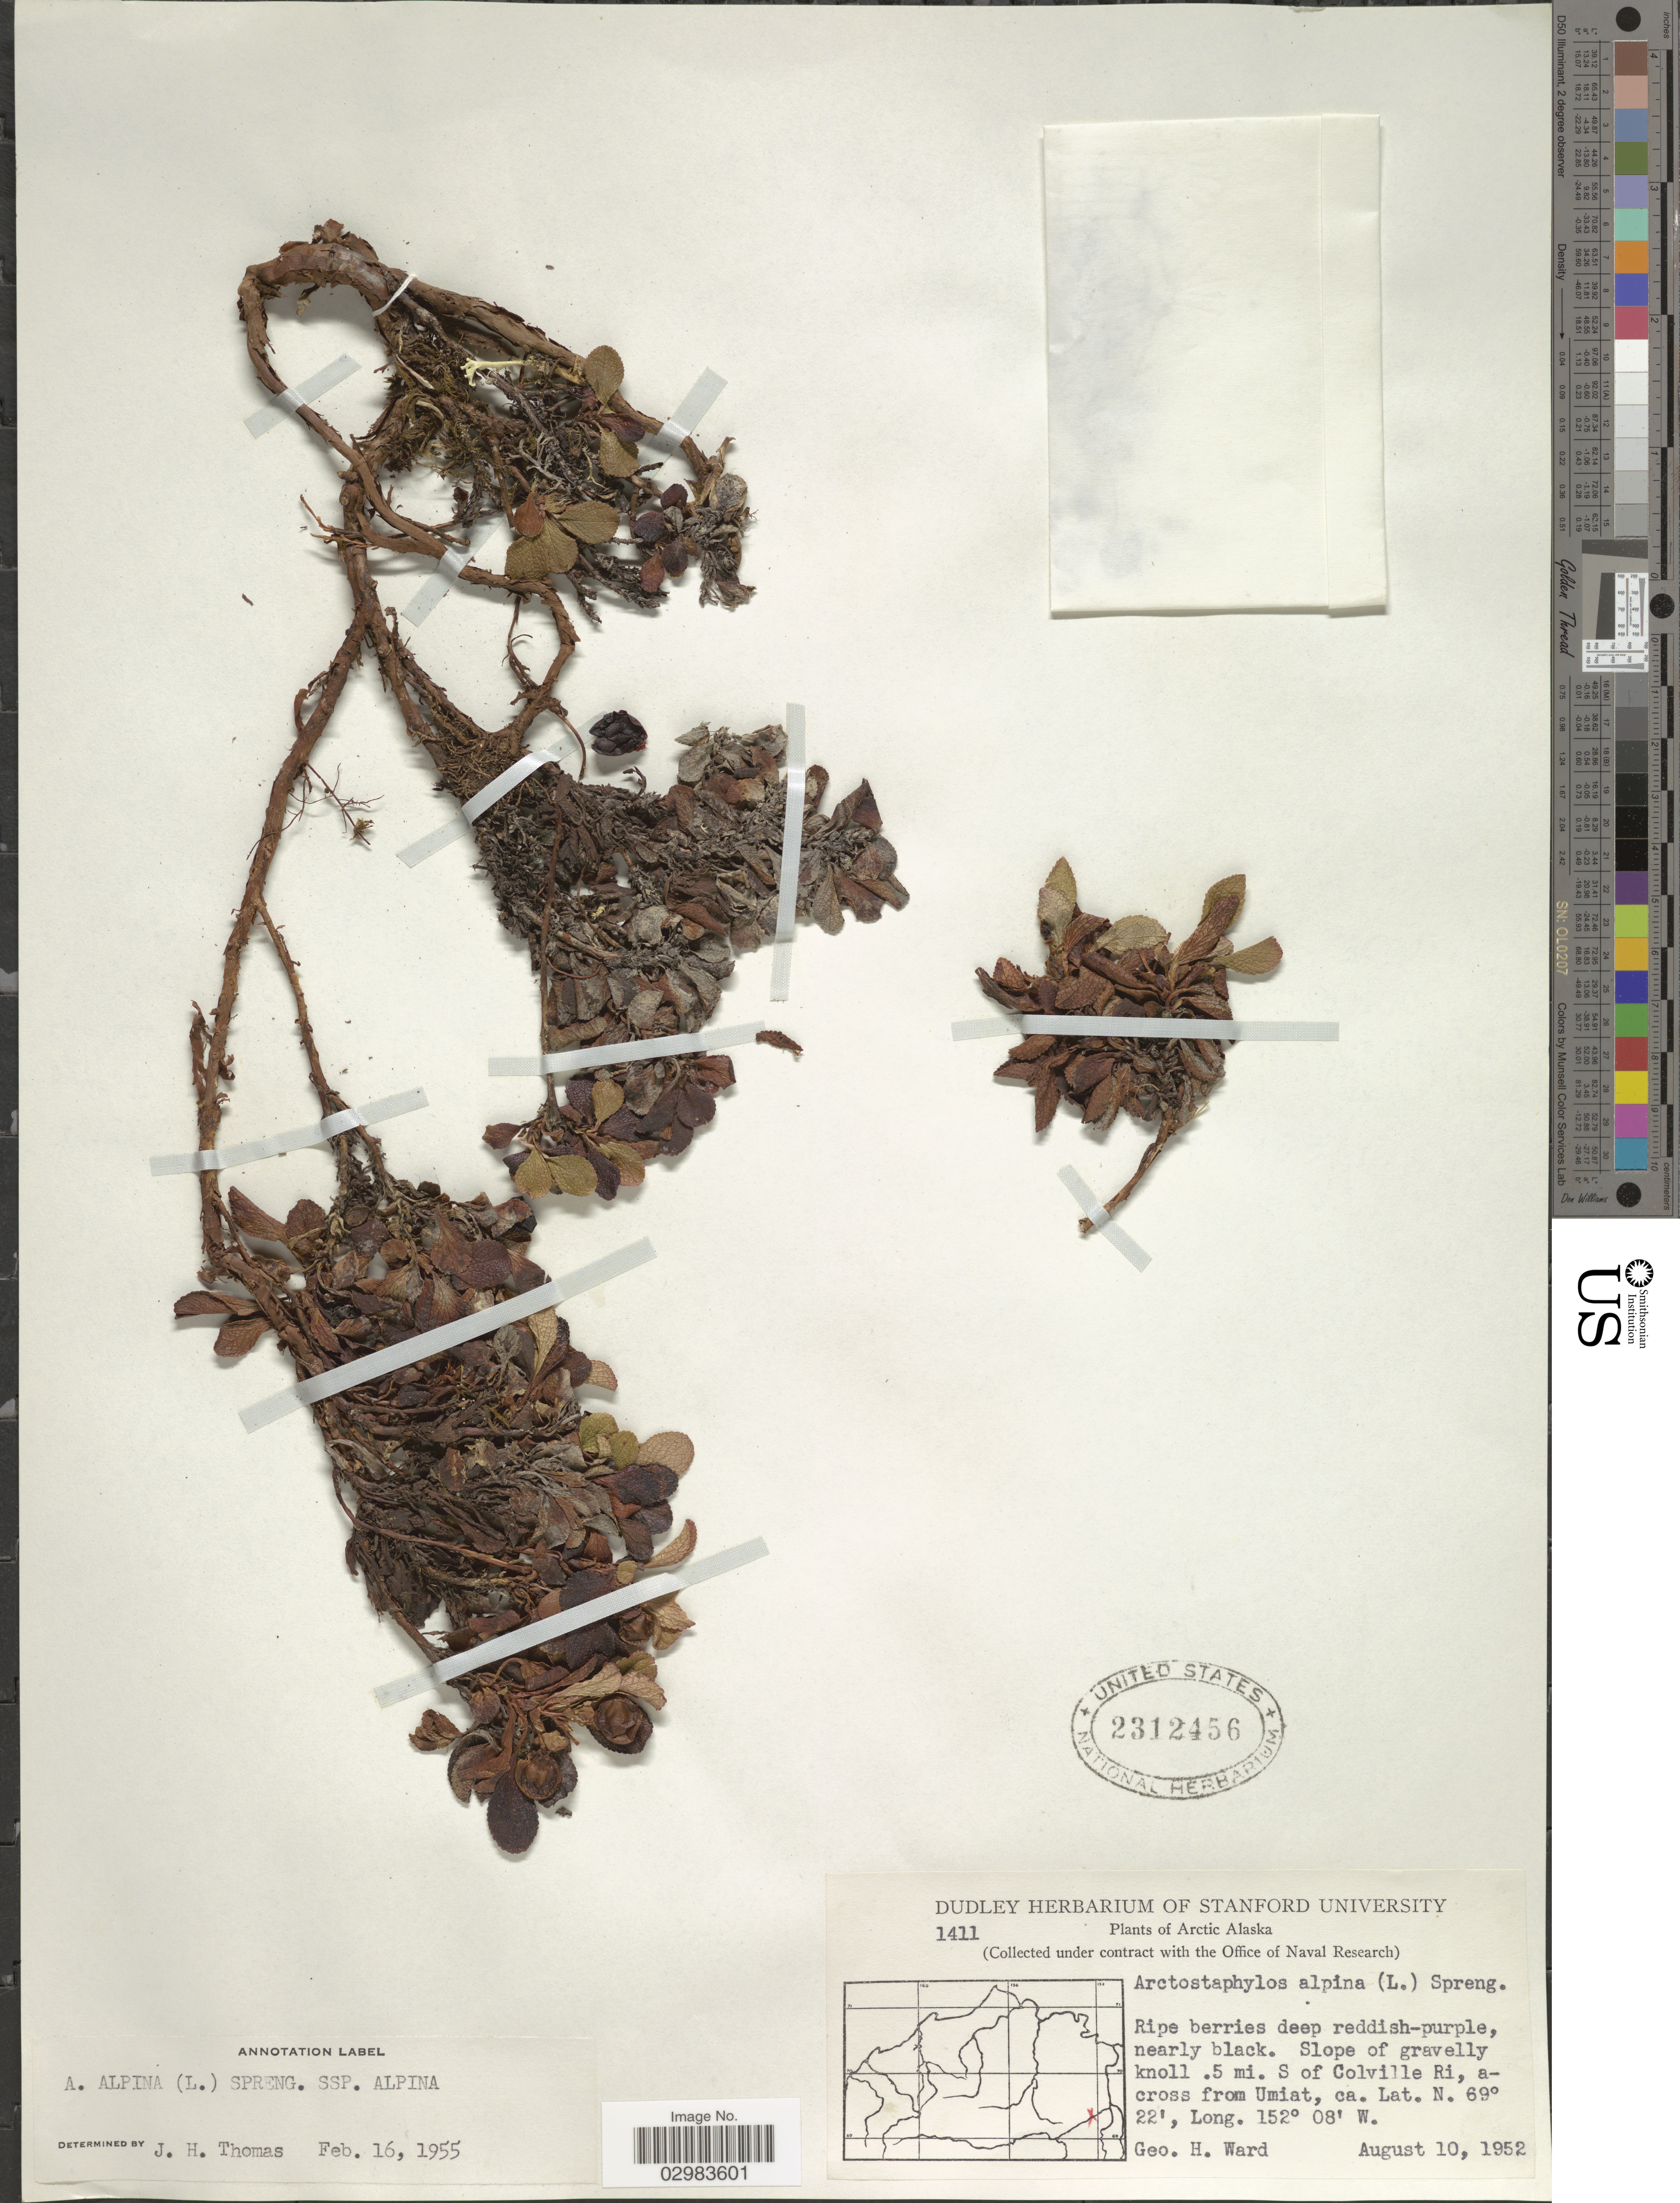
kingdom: Plantae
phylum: Tracheophyta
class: Magnoliopsida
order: Ericales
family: Ericaceae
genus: Arctostaphylos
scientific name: Arctostaphylos alpina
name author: (L.) Spreng.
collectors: G. H. Ward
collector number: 1411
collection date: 1952-08-10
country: United States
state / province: Alaska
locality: Arctic Alaska, Slope of gravelly knoll, 5 mi. S of Colville Ri, across from Umiat.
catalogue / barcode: US 2312456